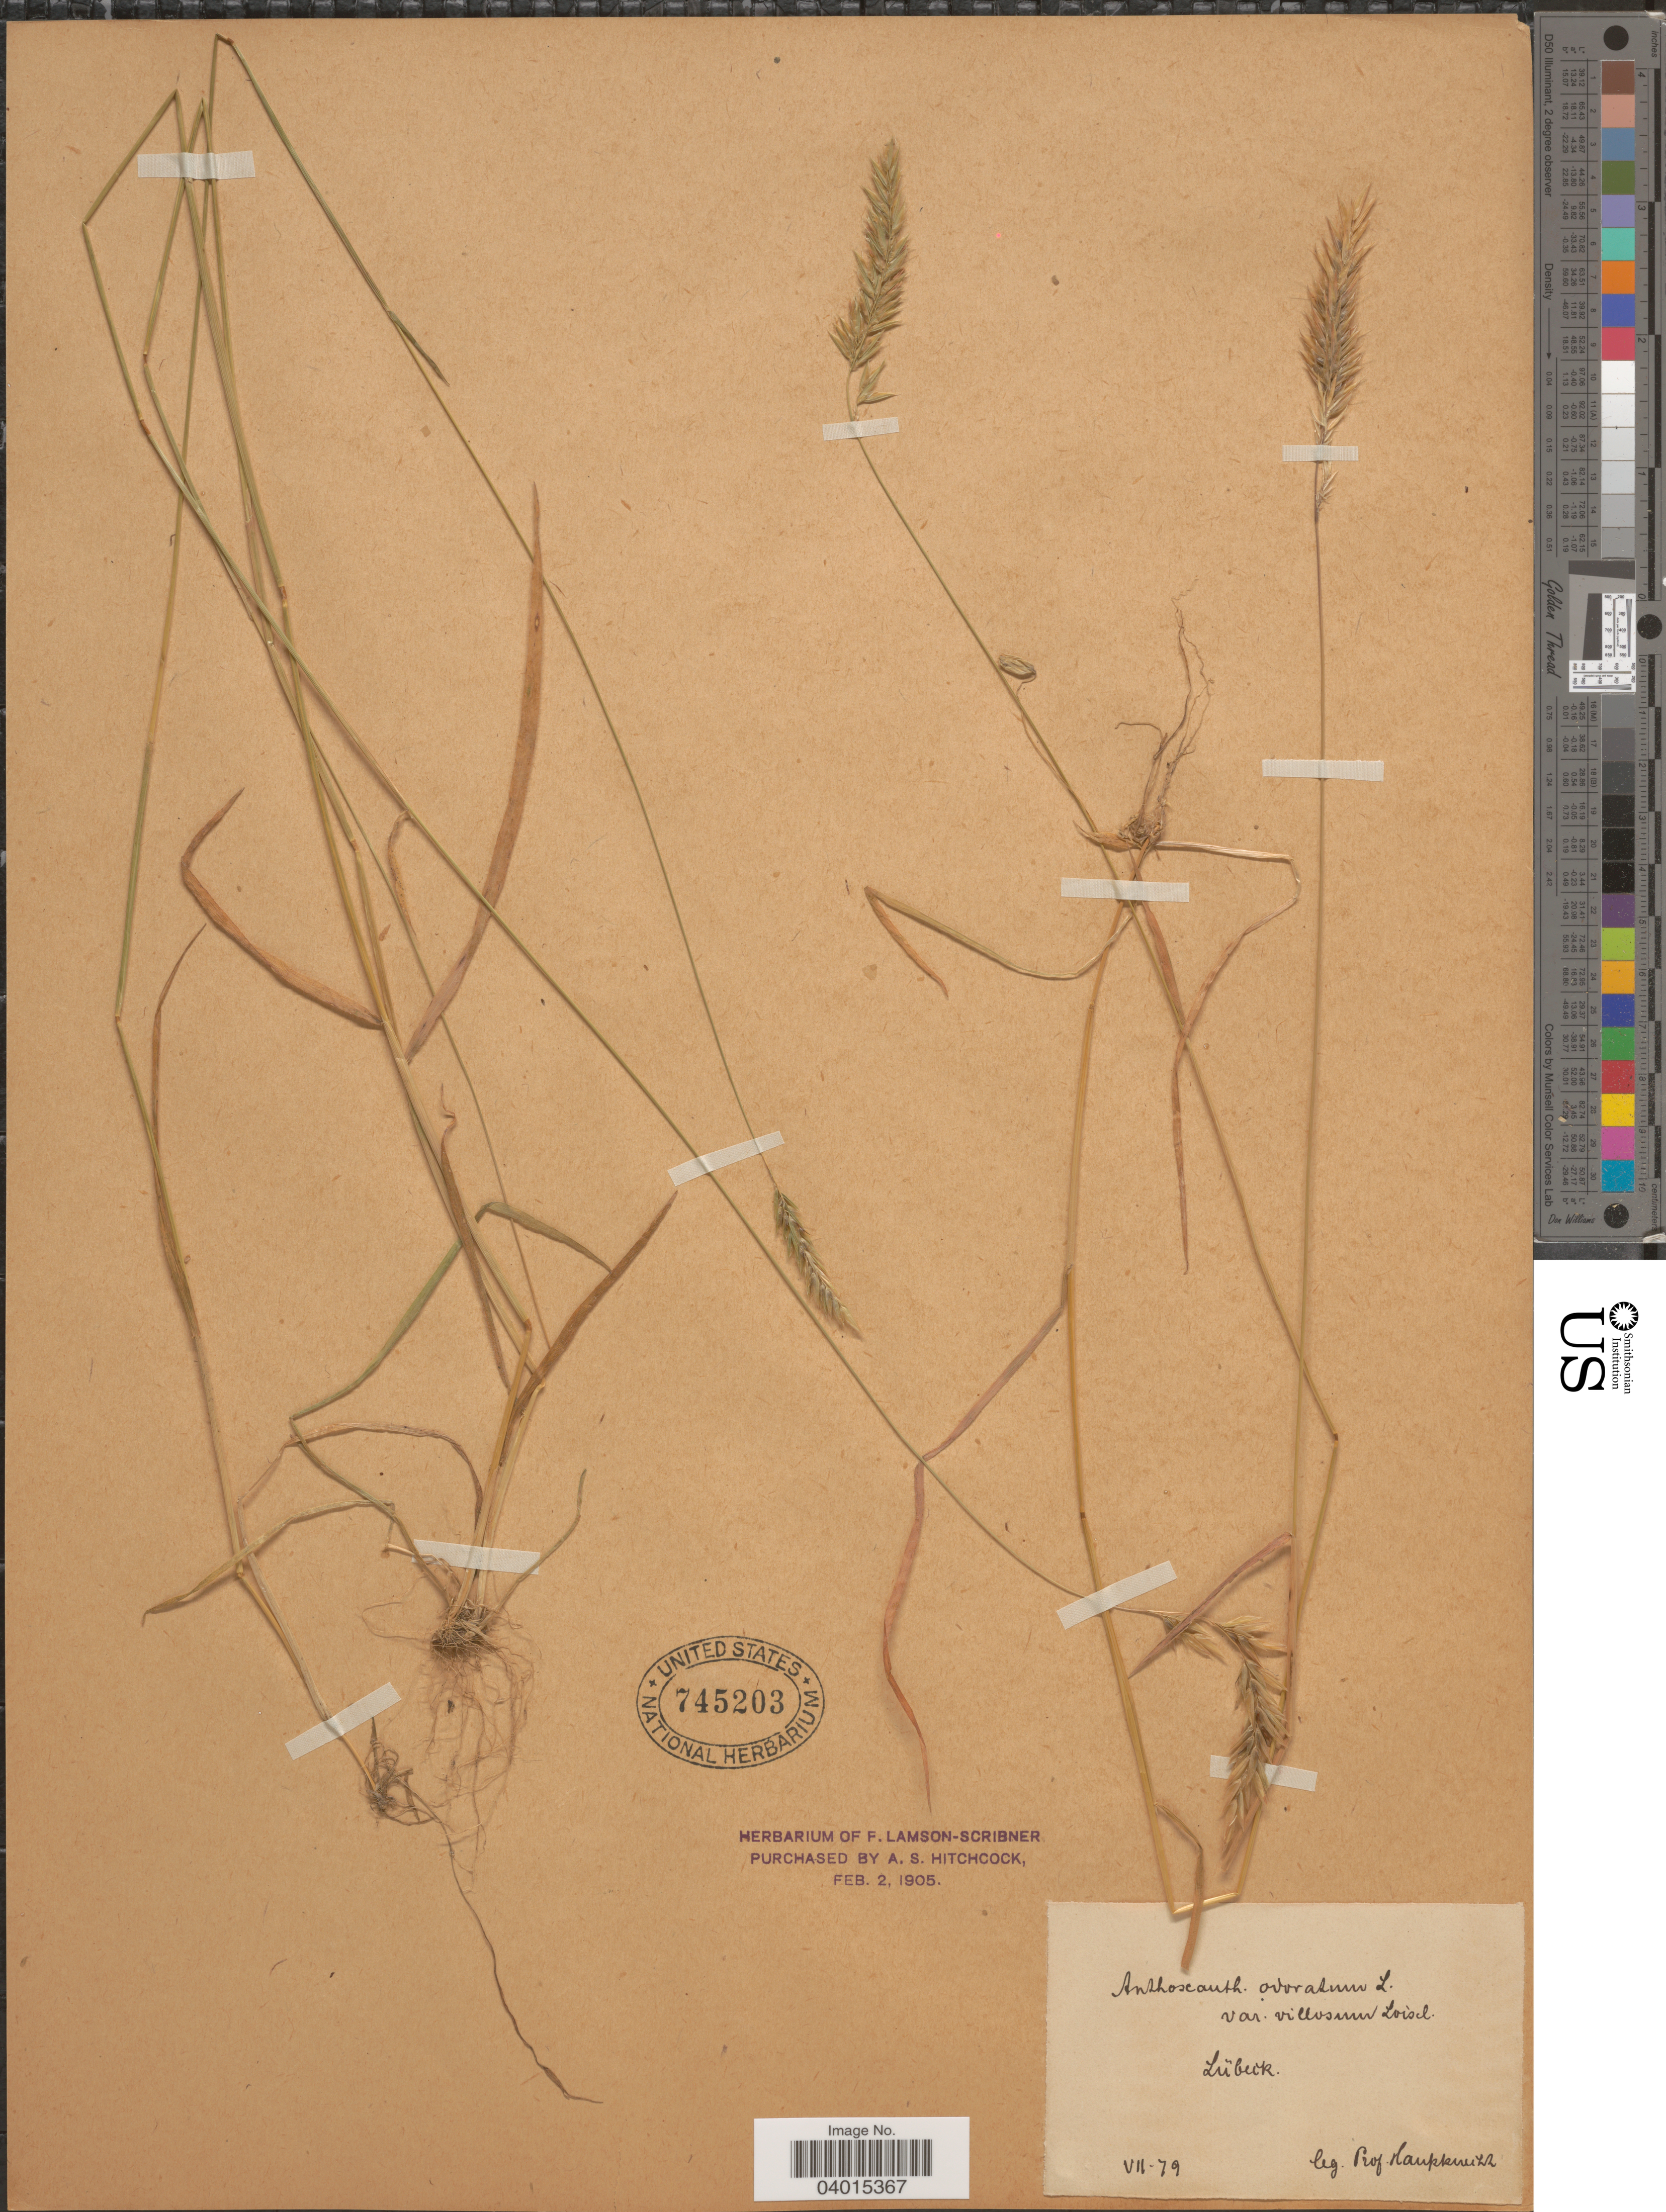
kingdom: Plantae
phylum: Tracheophyta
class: Liliopsida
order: Poales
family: Poaceae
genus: Anthoxanthum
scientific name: Anthoxanthum odoratum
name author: L.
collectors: Haussknecht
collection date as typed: Transcribed d/m/y: /7/79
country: Germany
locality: Lũbeck.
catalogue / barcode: US 745203